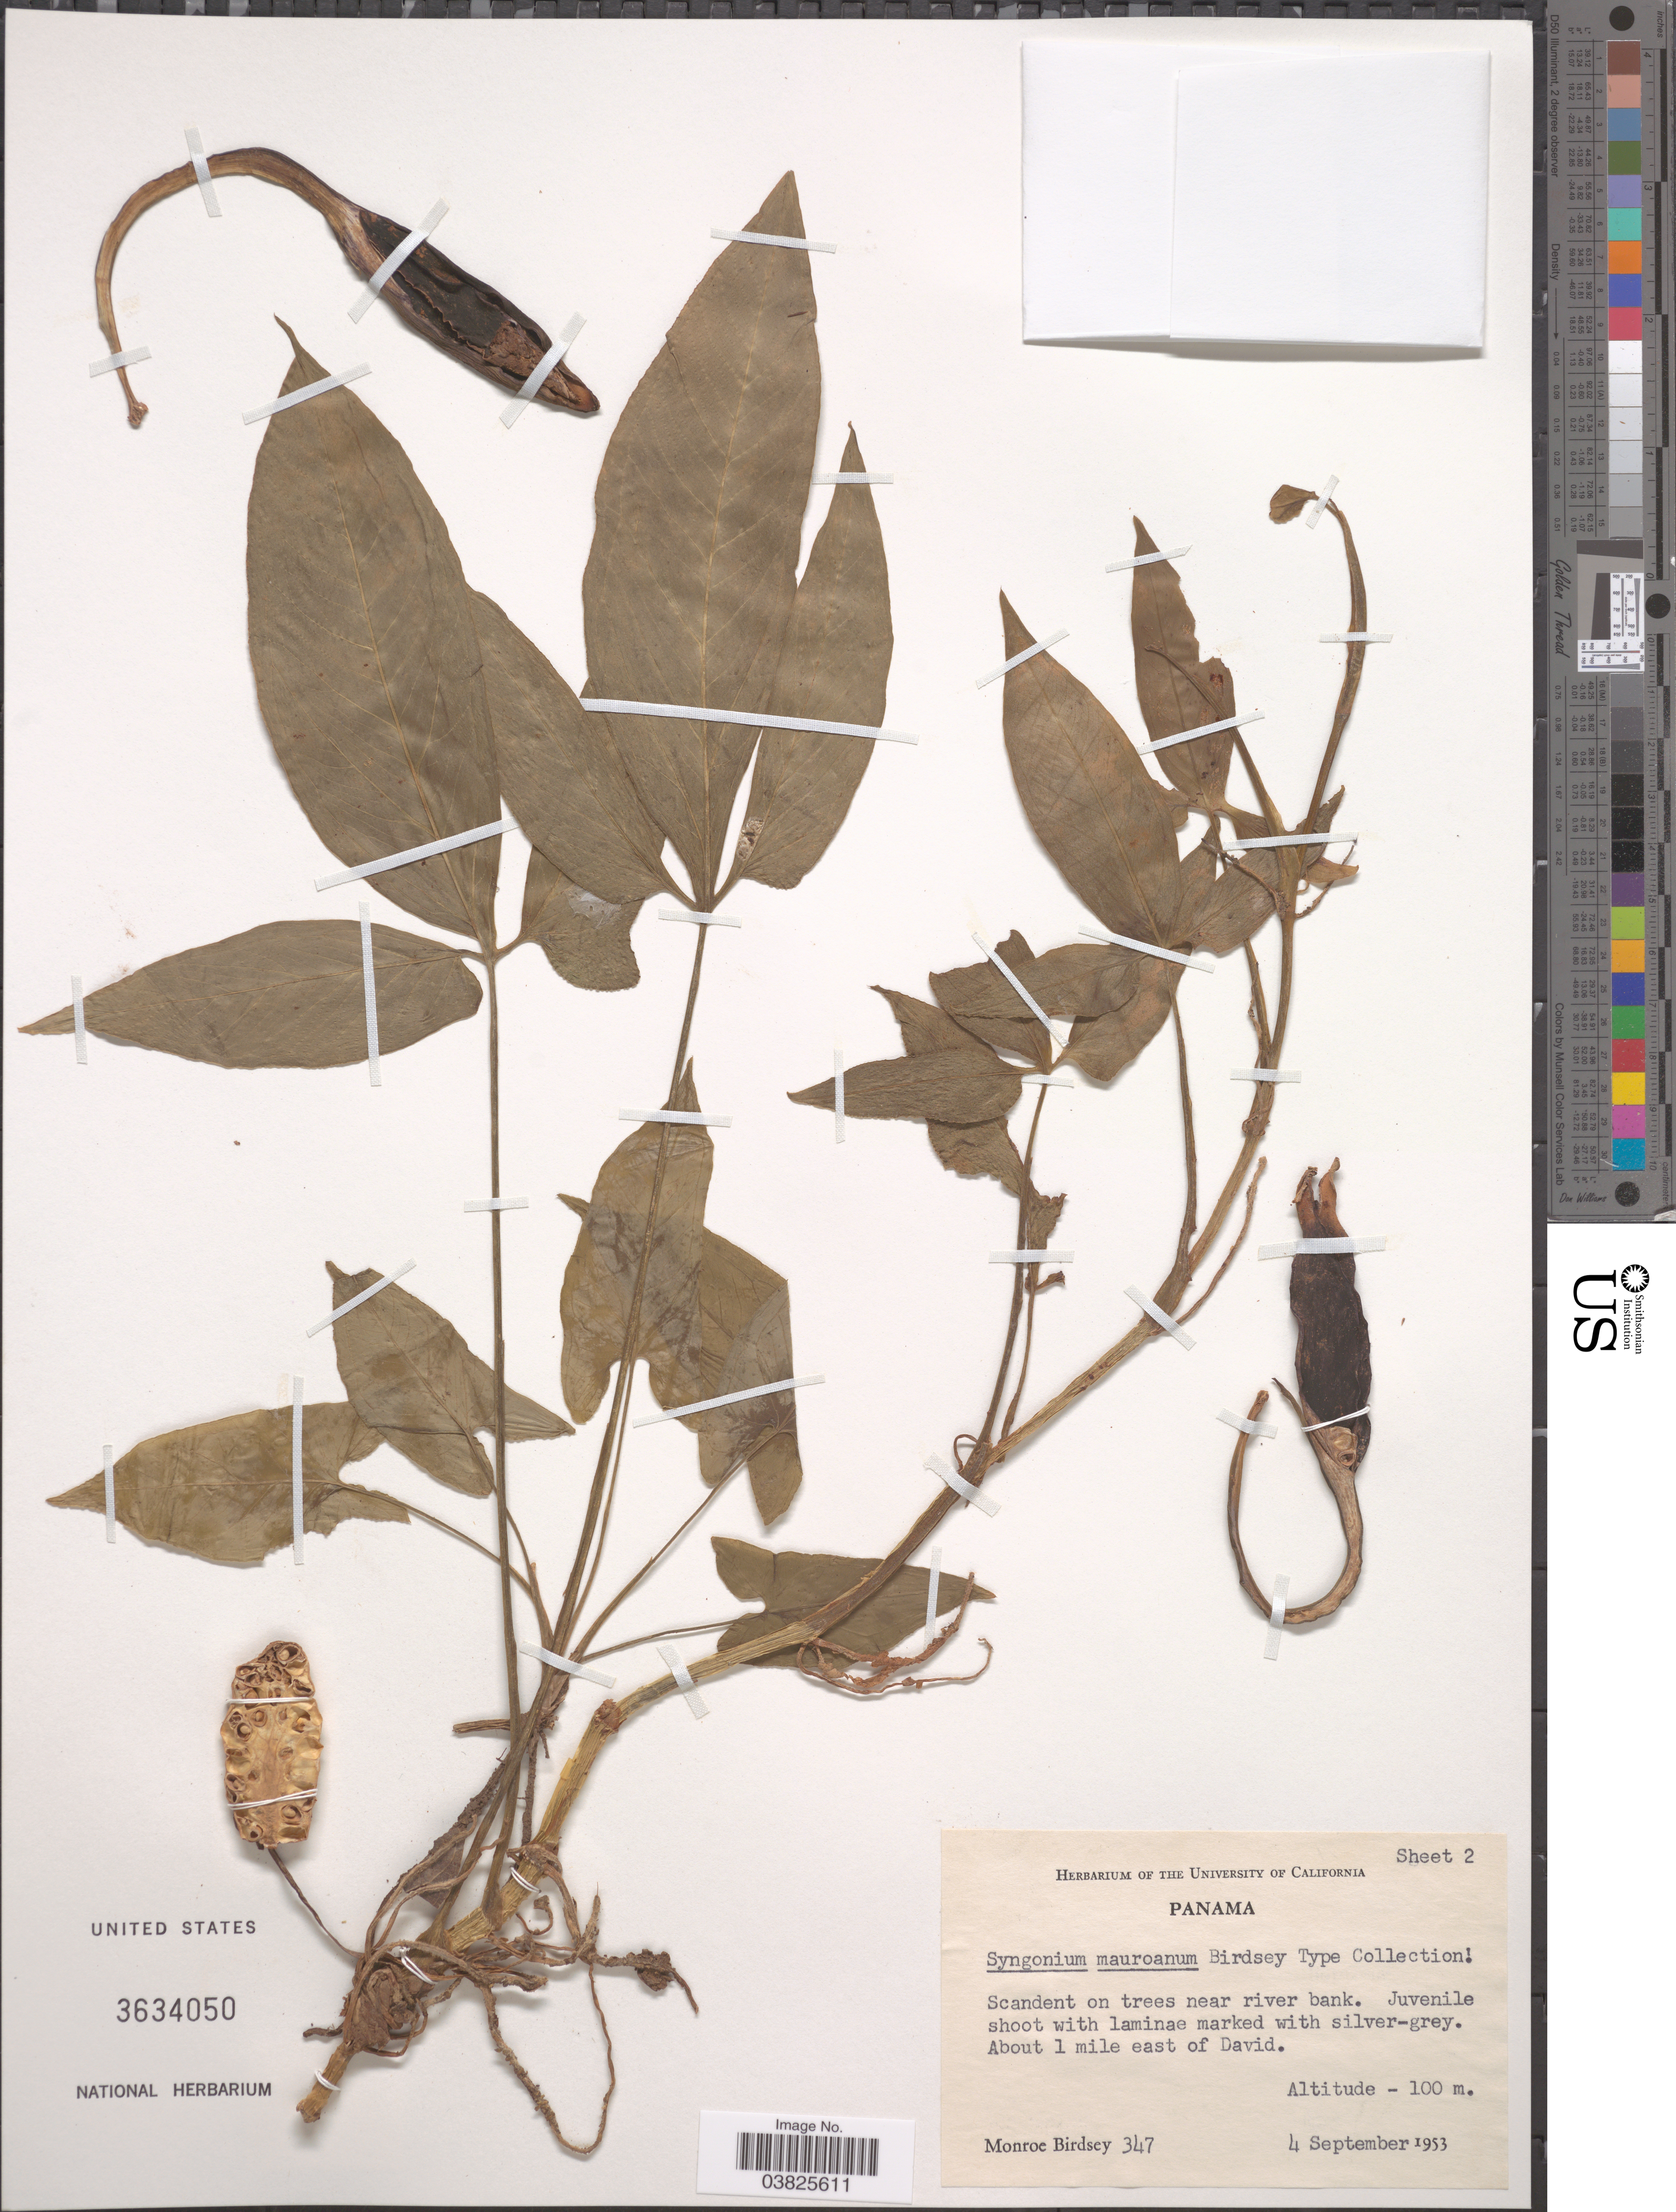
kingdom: Plantae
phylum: Tracheophyta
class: Liliopsida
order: Alismatales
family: Araceae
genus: Syngonium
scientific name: Syngonium mauroanum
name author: Birdsey ex G.S. Bunting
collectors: M. Birdsey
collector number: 347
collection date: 1953-09-04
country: Panama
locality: About 1 mile east of David.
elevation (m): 100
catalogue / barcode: US 3634050